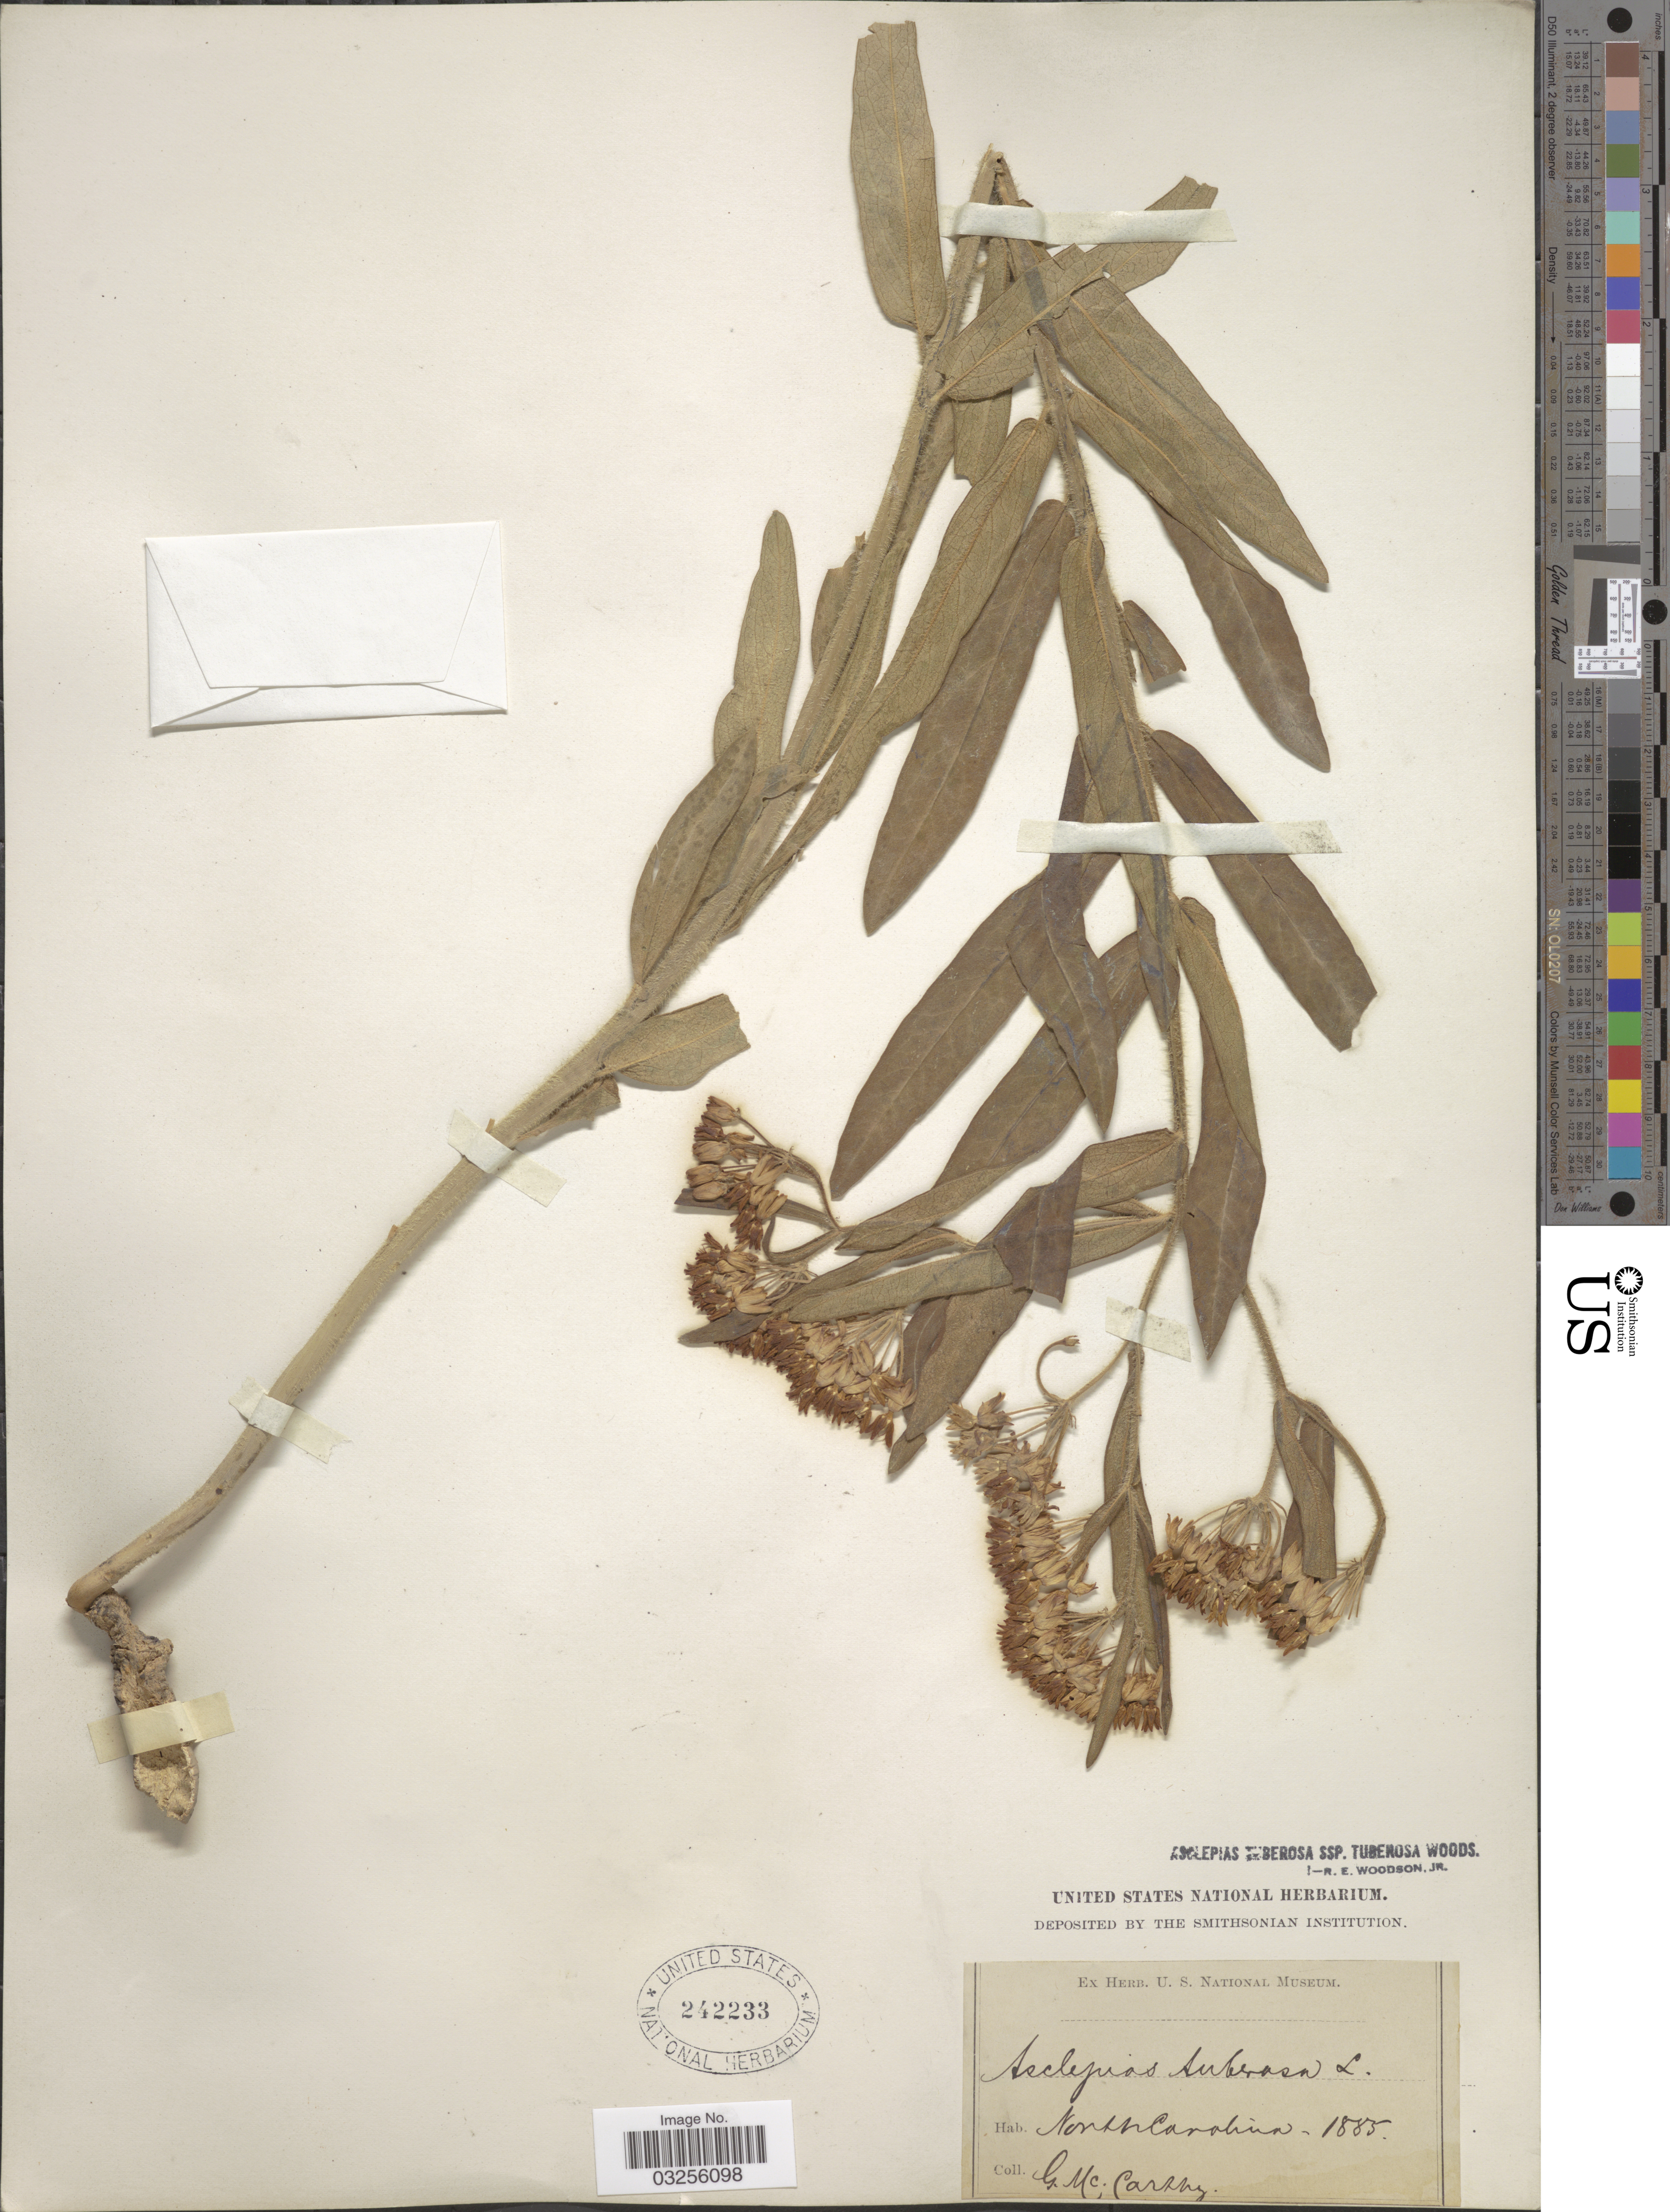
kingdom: Plantae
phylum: Tracheophyta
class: Magnoliopsida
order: Gentianales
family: Apocynaceae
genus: Asclepias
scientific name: Asclepias tuberosa subsp. tuberosa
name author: L.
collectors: G. McCarthy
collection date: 1885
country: United States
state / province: North Carolina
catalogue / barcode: US 242233